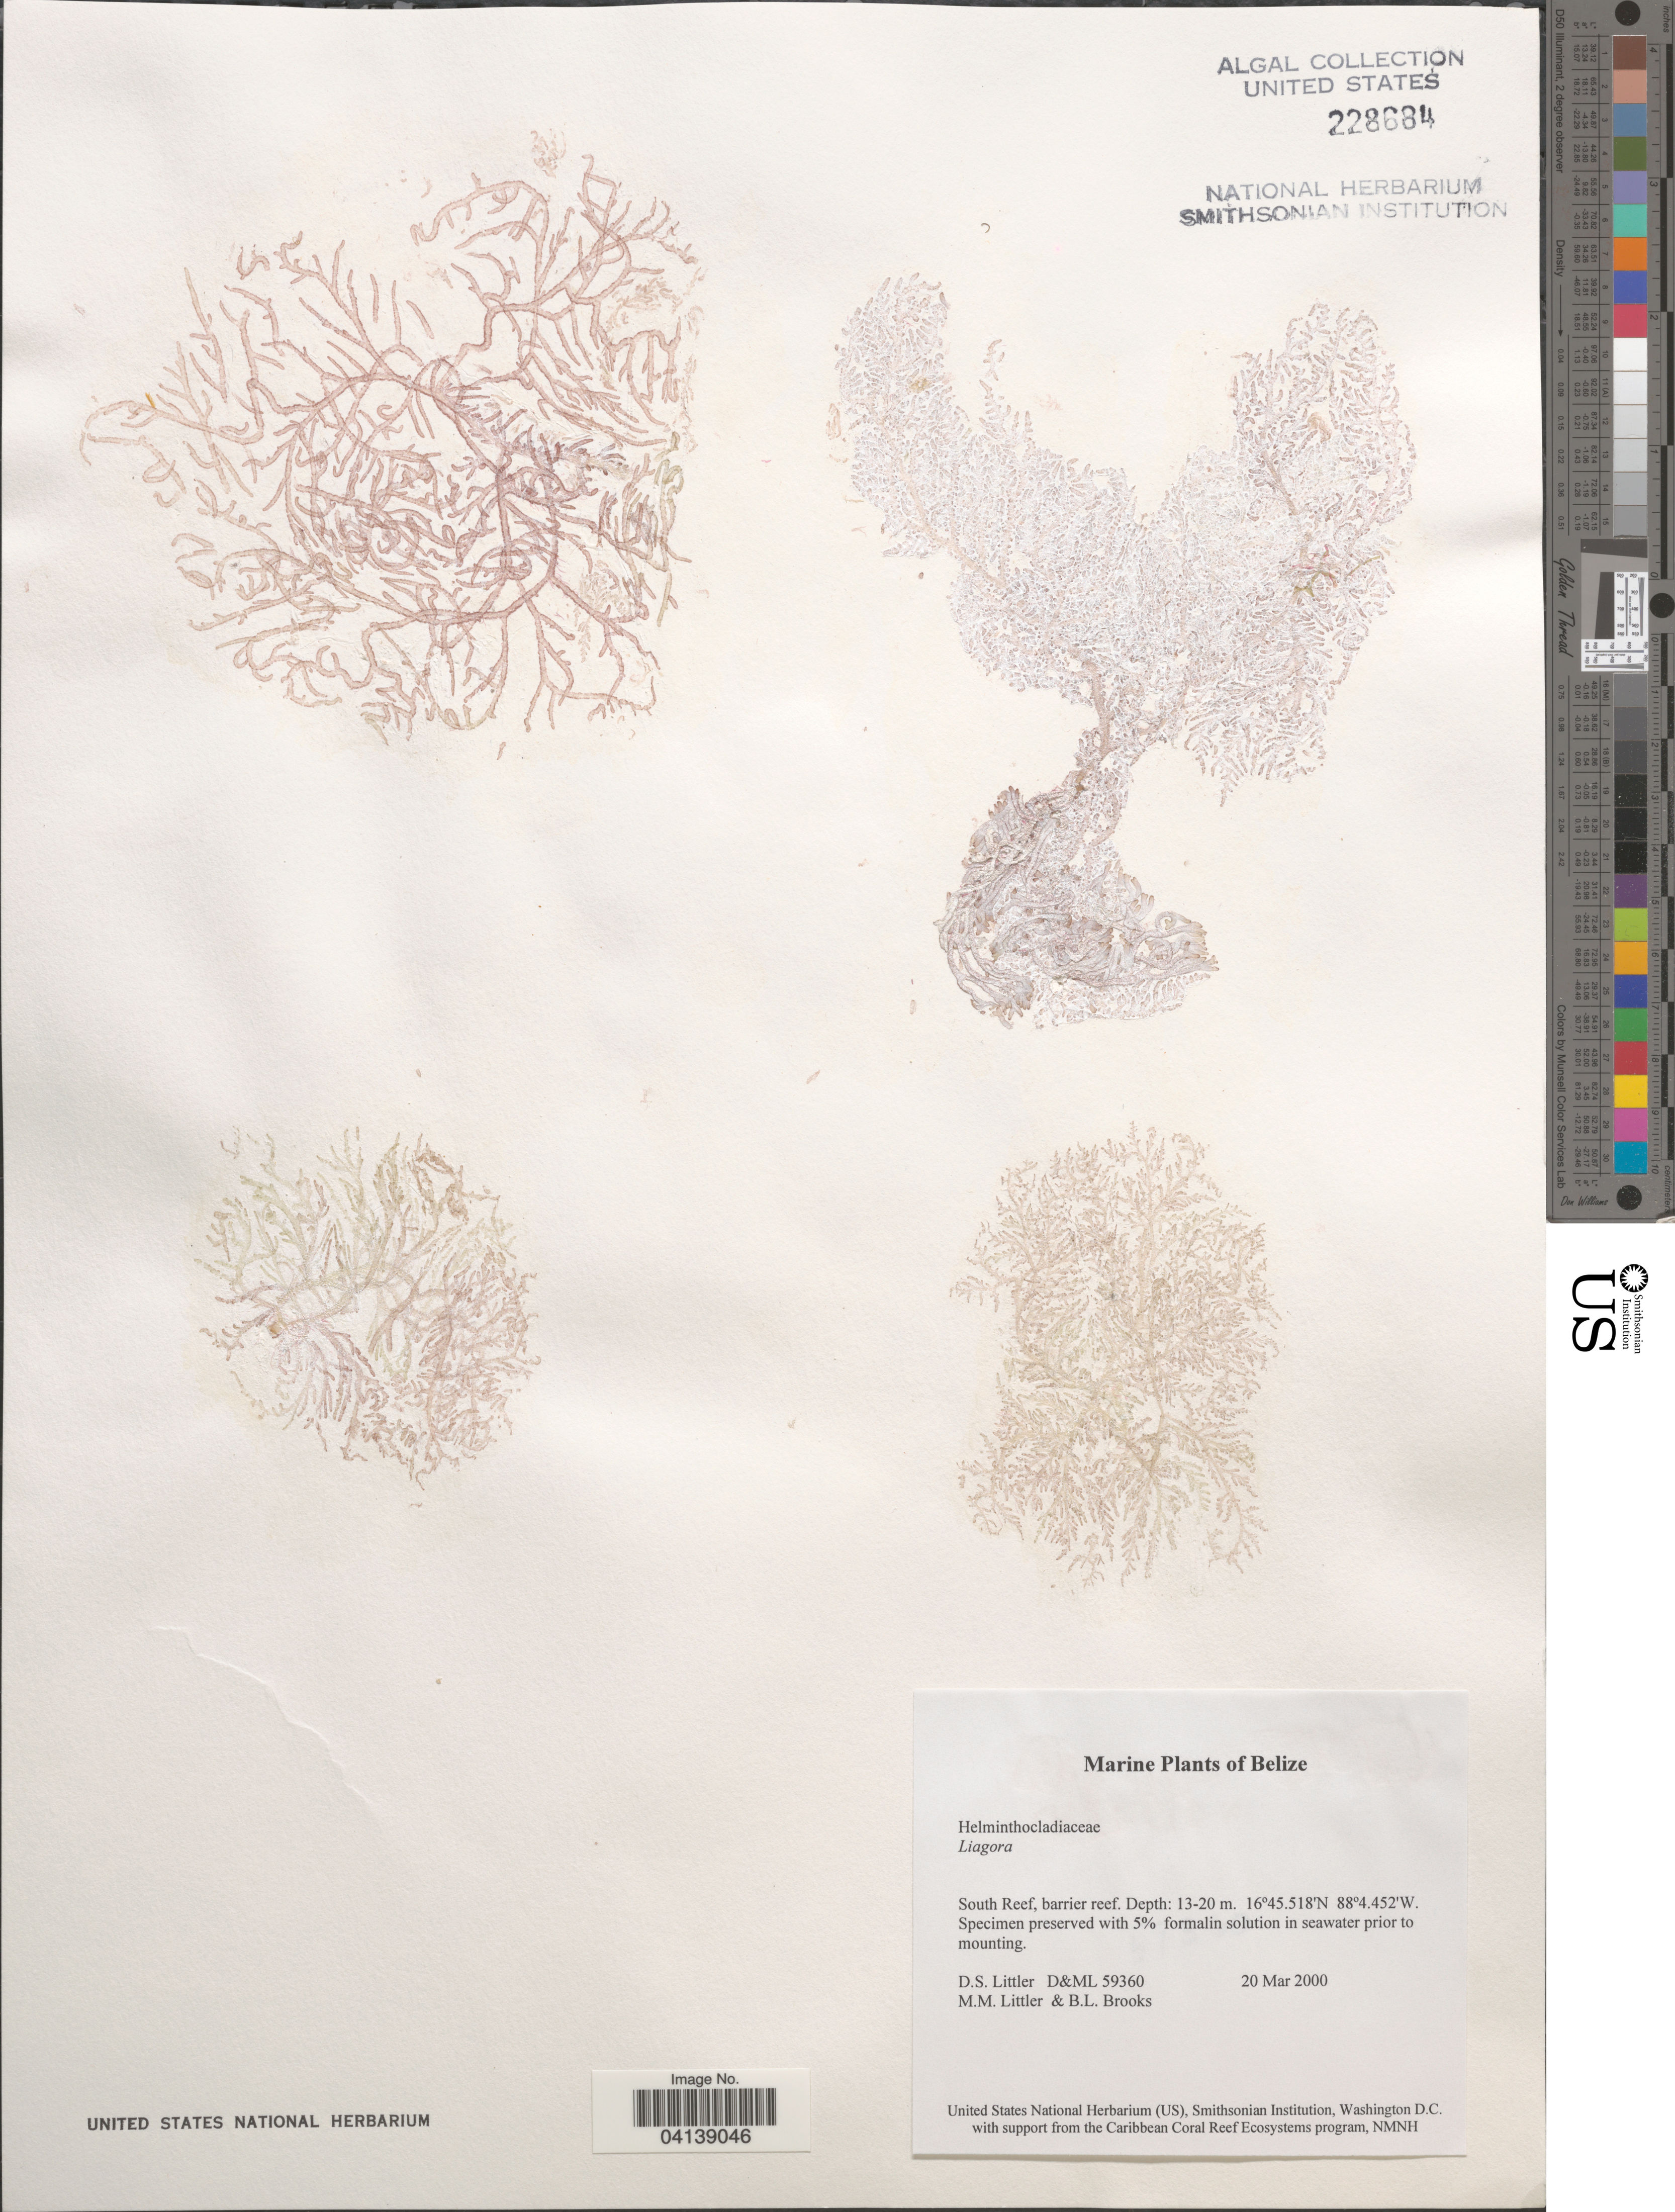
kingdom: Plantae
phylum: Rhodophyta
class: Florideophyceae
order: Nemaliales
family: Liagoraceae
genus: Liagora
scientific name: Liagora sp.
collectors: D. S. Littler & B. Brooks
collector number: D&ML 59360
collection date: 2000-03-20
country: Belize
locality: South Reef, barrier reef.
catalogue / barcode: US 228684